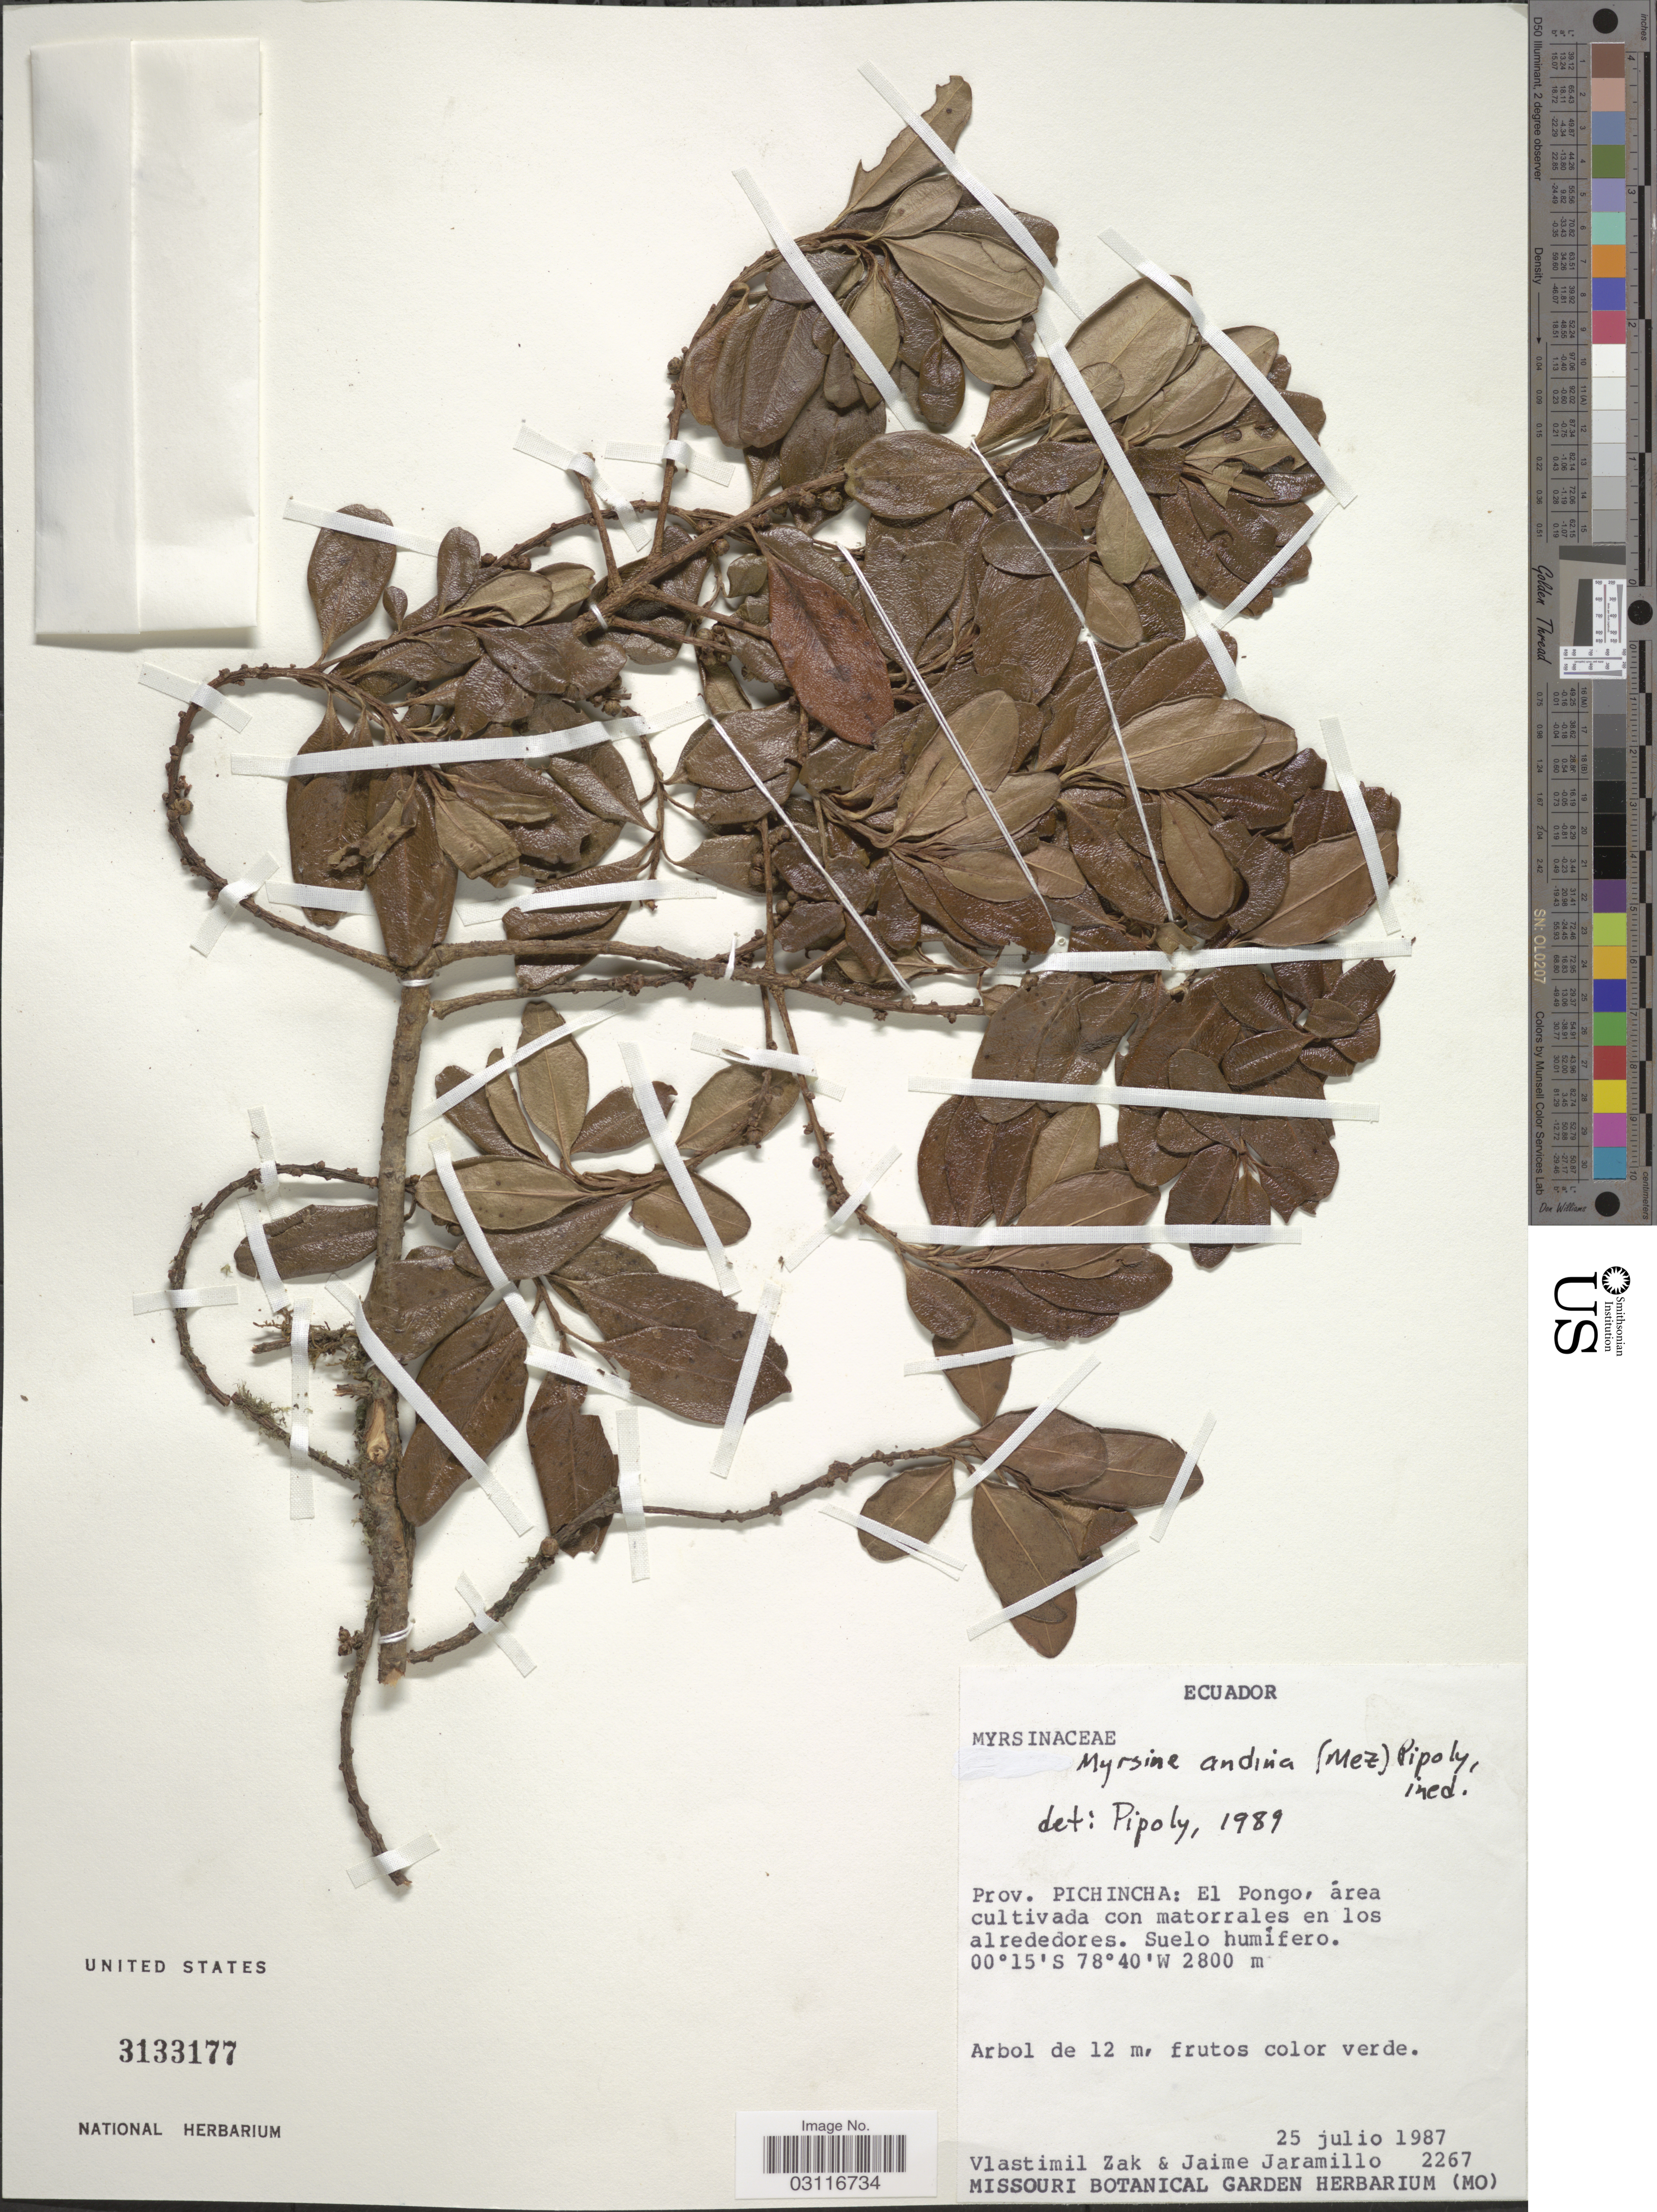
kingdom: Plantae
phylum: Tracheophyta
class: Magnoliopsida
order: Ericales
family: Primulaceae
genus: Myrsine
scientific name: Myrsine andina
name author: (Mez) Pipoly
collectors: V. Zak & J. Jaramillo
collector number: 2267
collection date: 1987-07-25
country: Ecuador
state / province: Pichincha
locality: El Pongo, área cultivada con matorrales en los alrededores.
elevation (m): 2800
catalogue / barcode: US 3133177